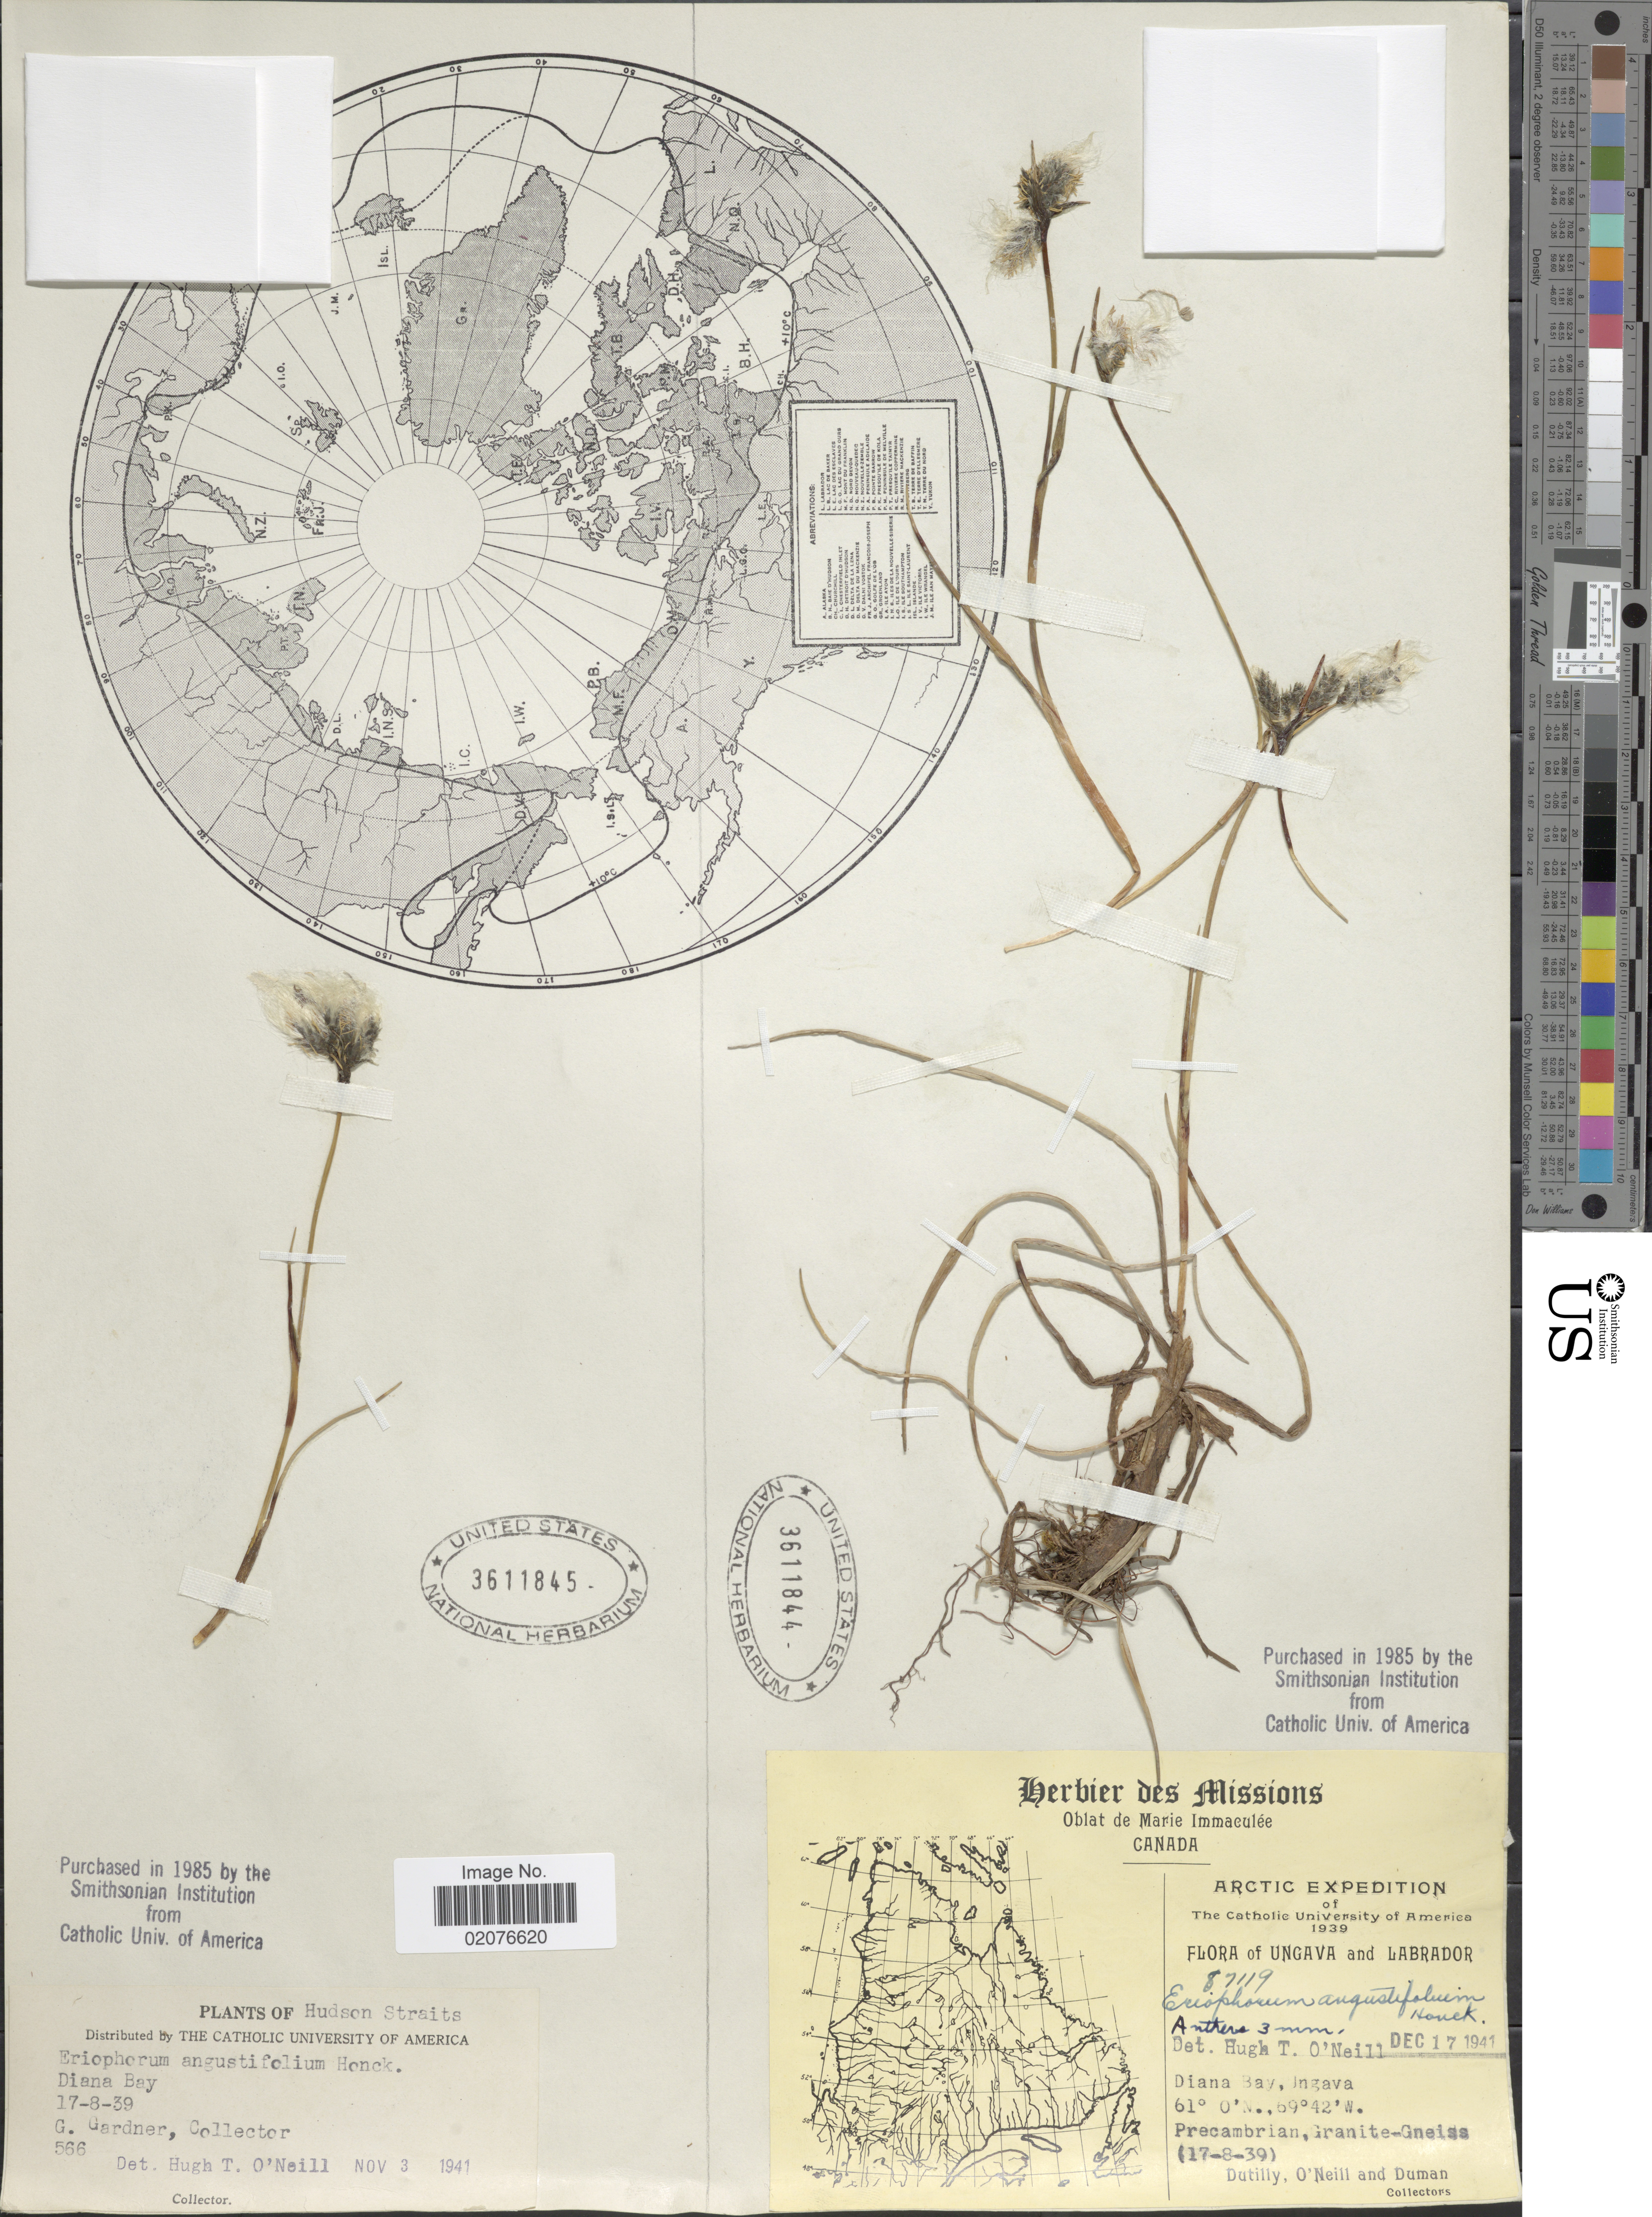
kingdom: Plantae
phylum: Tracheophyta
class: Liliopsida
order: Poales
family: Cyperaceae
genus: Eriophorum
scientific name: Eriophorum angustifolium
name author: Honck.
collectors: -. Dutilly, O' Neill & -. Duman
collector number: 87119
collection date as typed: Transcribed d/m/y: 17/8/39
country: Canada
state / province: Newfoundland and Labrador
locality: Arctic, Ungava and Labrador, Diana Bay, Ungava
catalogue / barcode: US 3611844-2